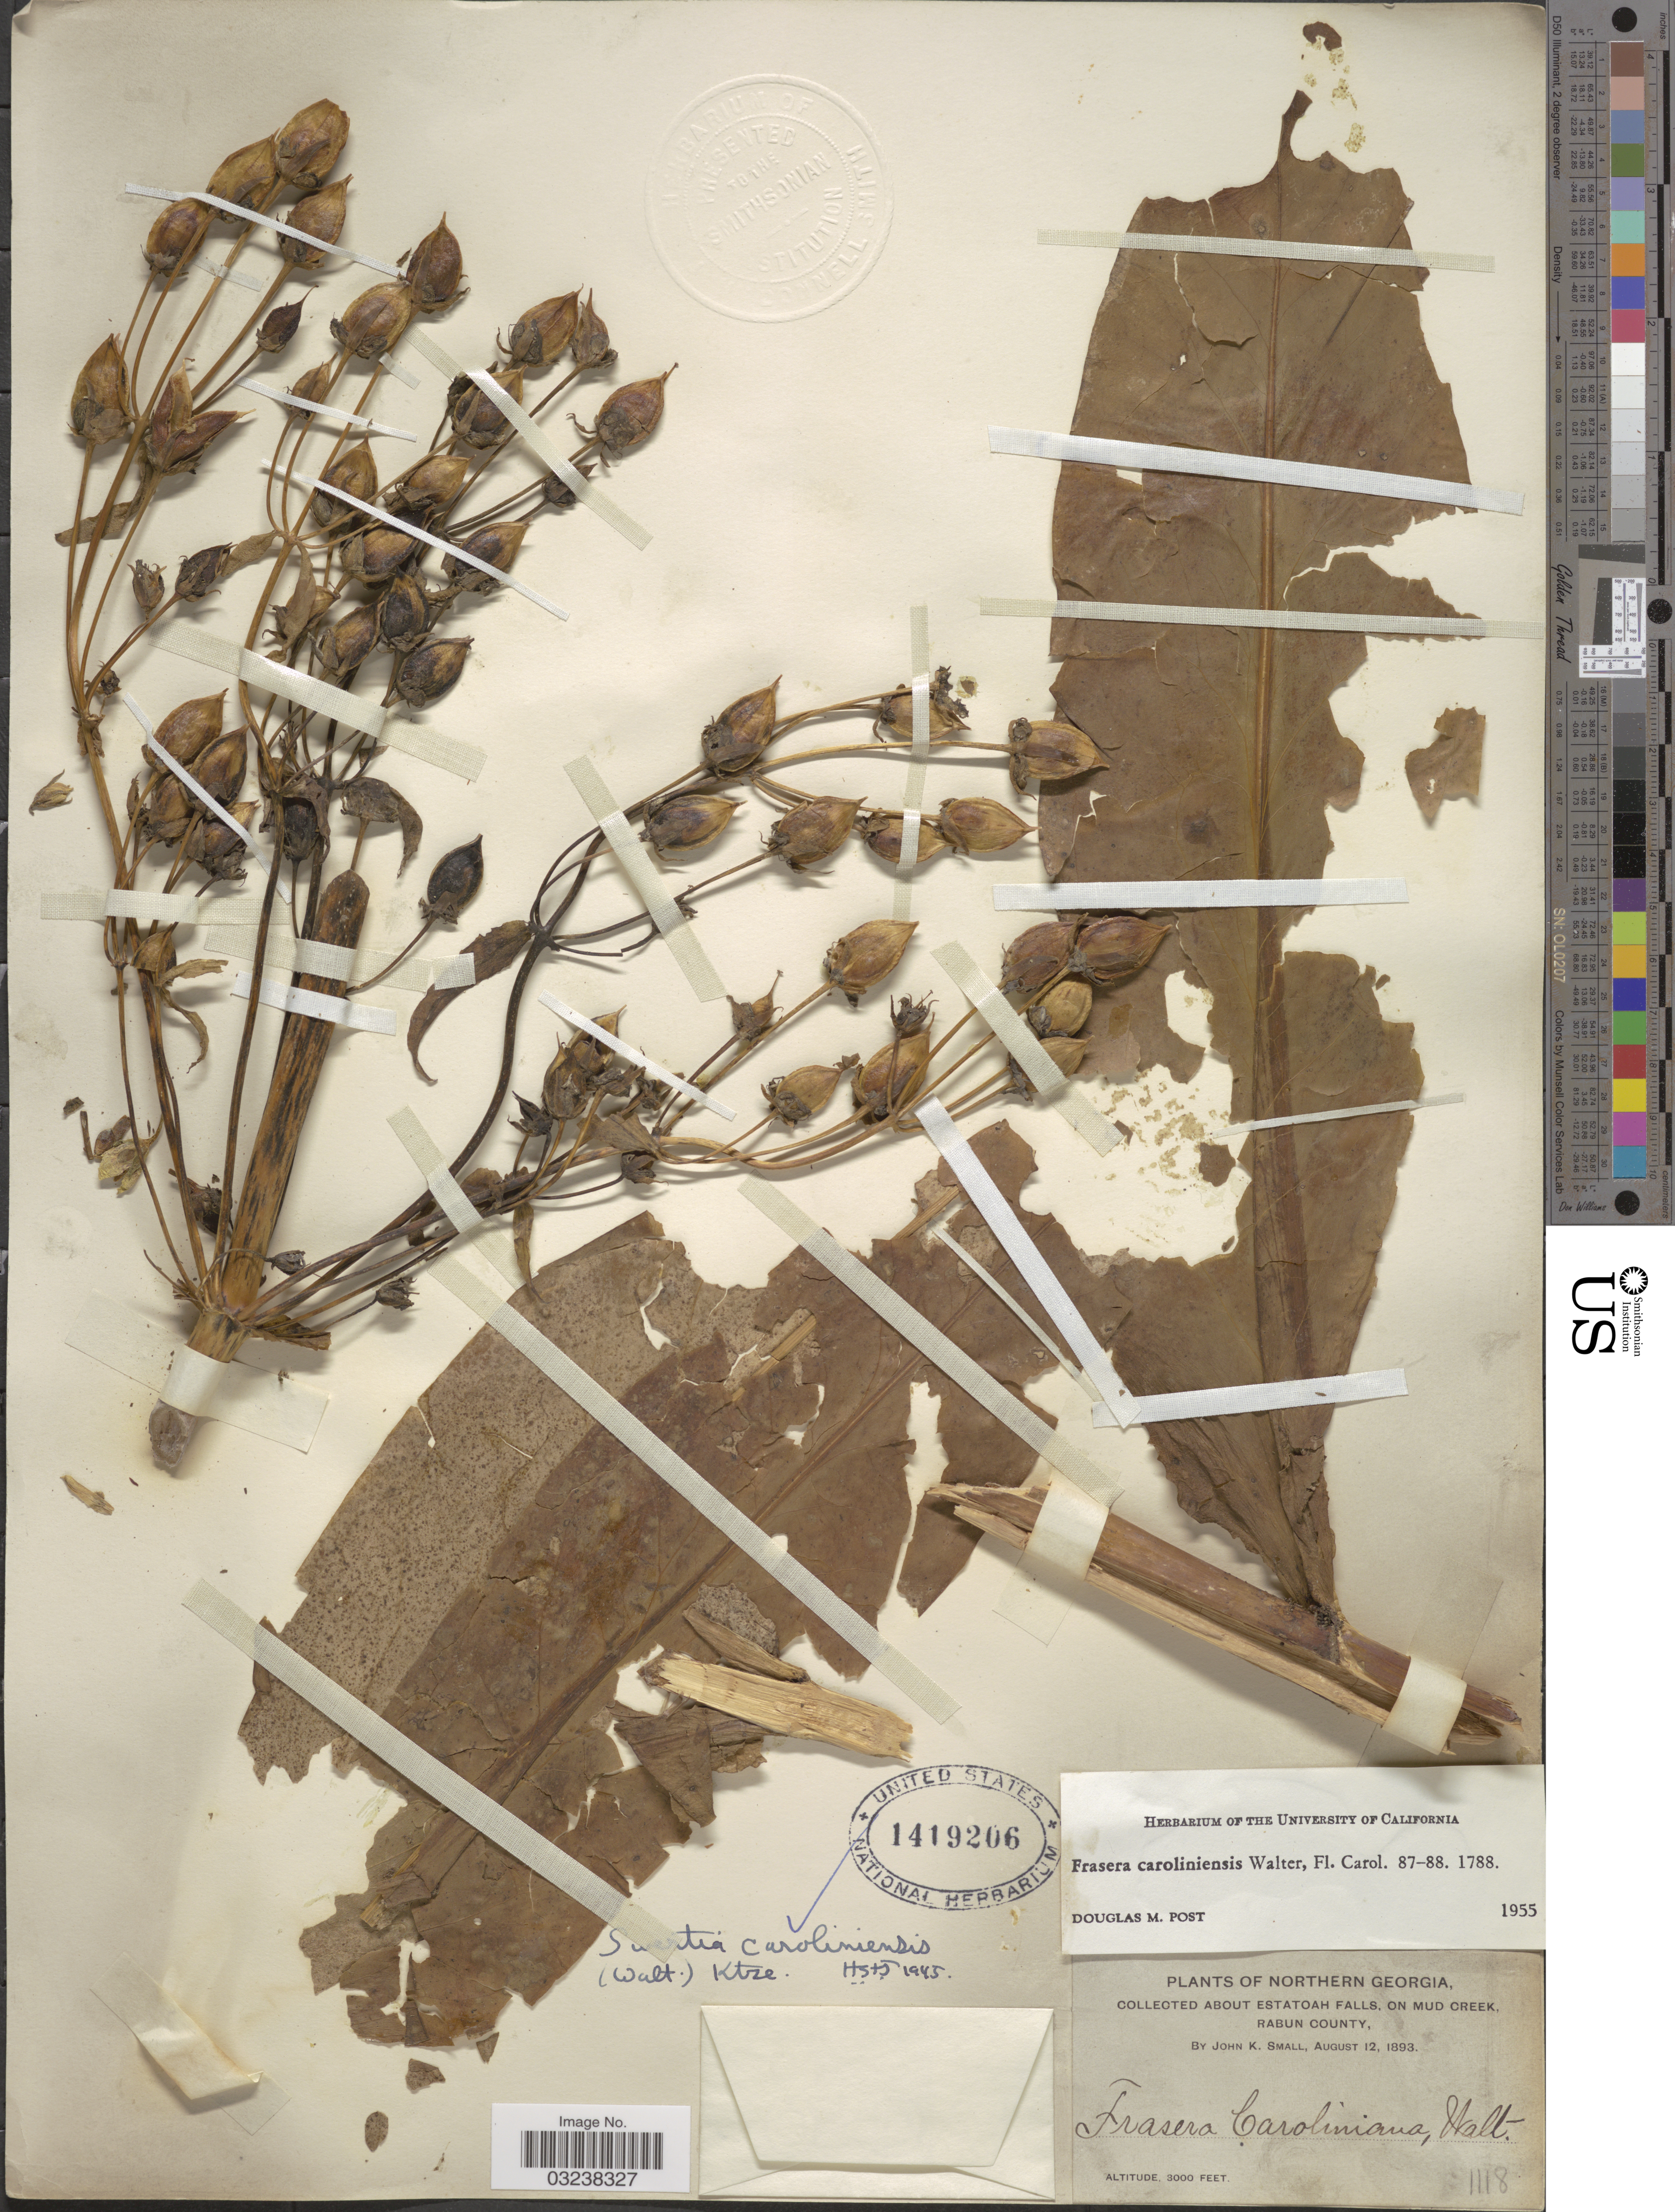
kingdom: Plantae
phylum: Tracheophyta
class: Magnoliopsida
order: Gentianales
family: Gentianaceae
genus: Swertia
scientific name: Swertia caroliniensis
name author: (Walter) Kuntze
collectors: J. K. Small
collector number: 1118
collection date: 1893-08-12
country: United States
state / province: Georgia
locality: Northern Georgia. About Estatoah Falls, on Mud Creek, Rabun County.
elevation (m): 914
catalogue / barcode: US 1419206